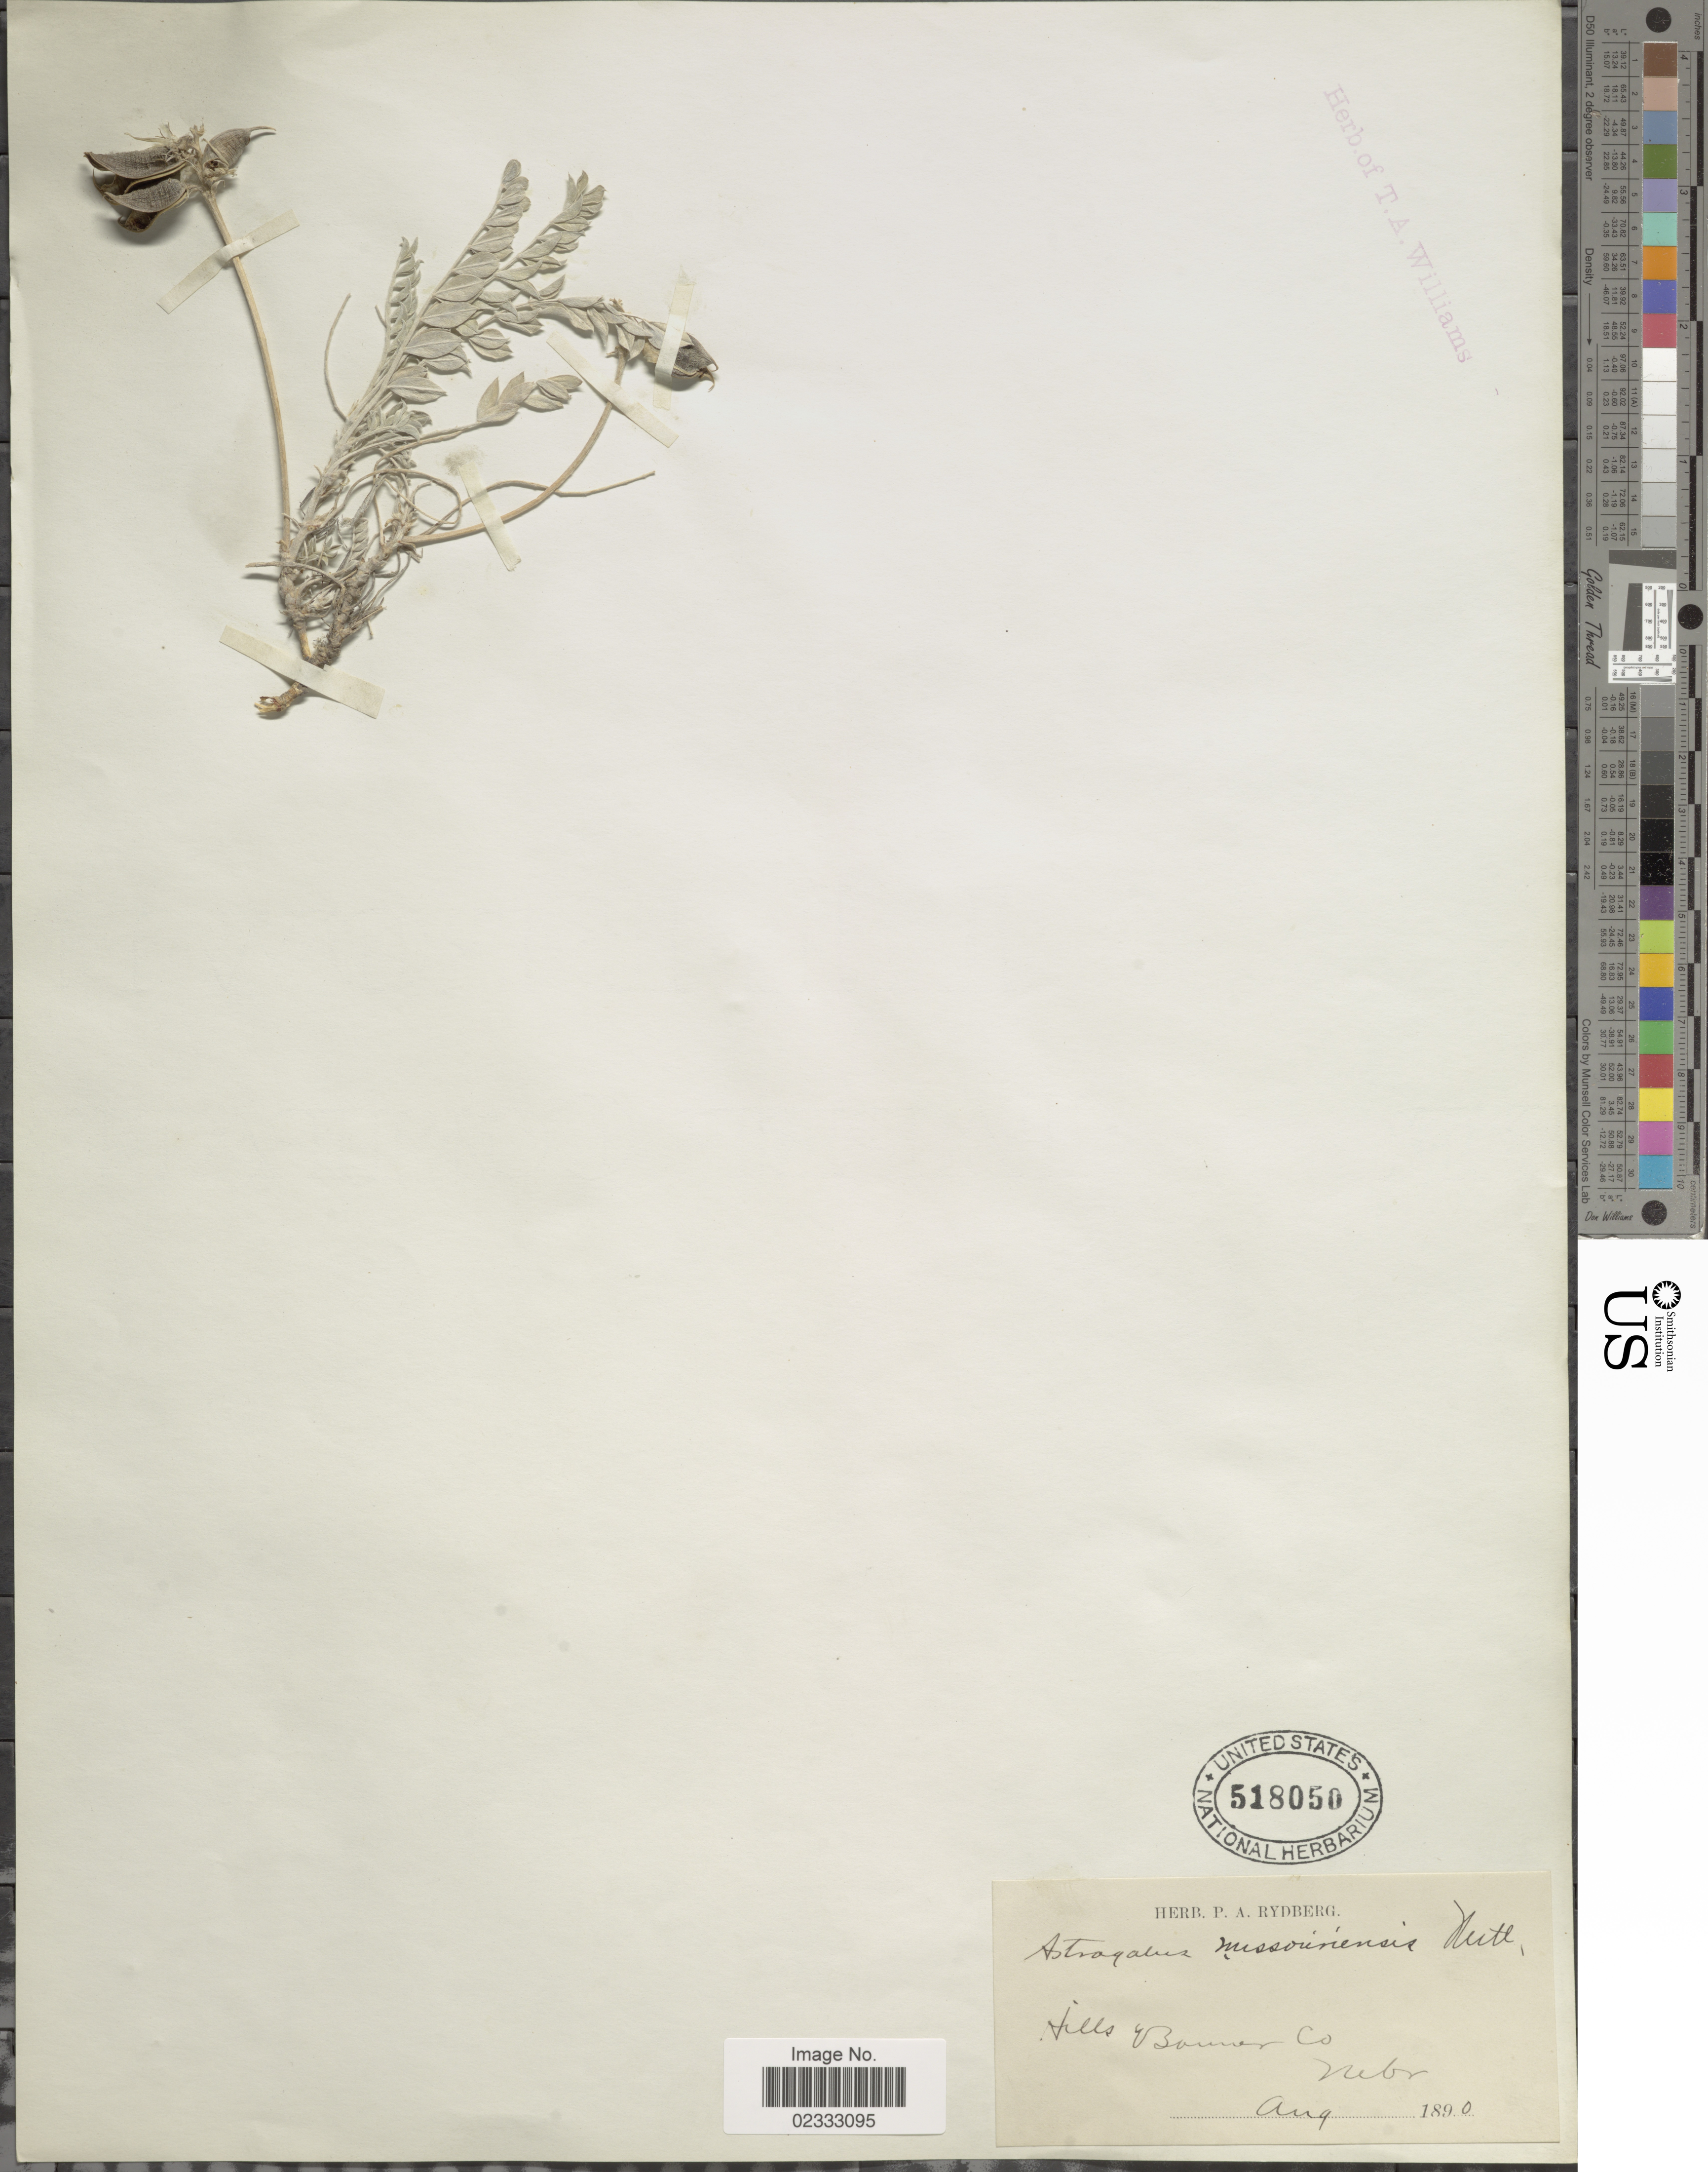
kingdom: Plantae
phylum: Tracheophyta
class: Magnoliopsida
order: Fabales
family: Fabaceae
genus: Astragalus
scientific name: Astragalus missouriensis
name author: Nutt.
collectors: ex herb. P. A. Rydberg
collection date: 1890-08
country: United States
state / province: Nebraska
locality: Hills Banner Co. Nebr.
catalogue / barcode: US 518050